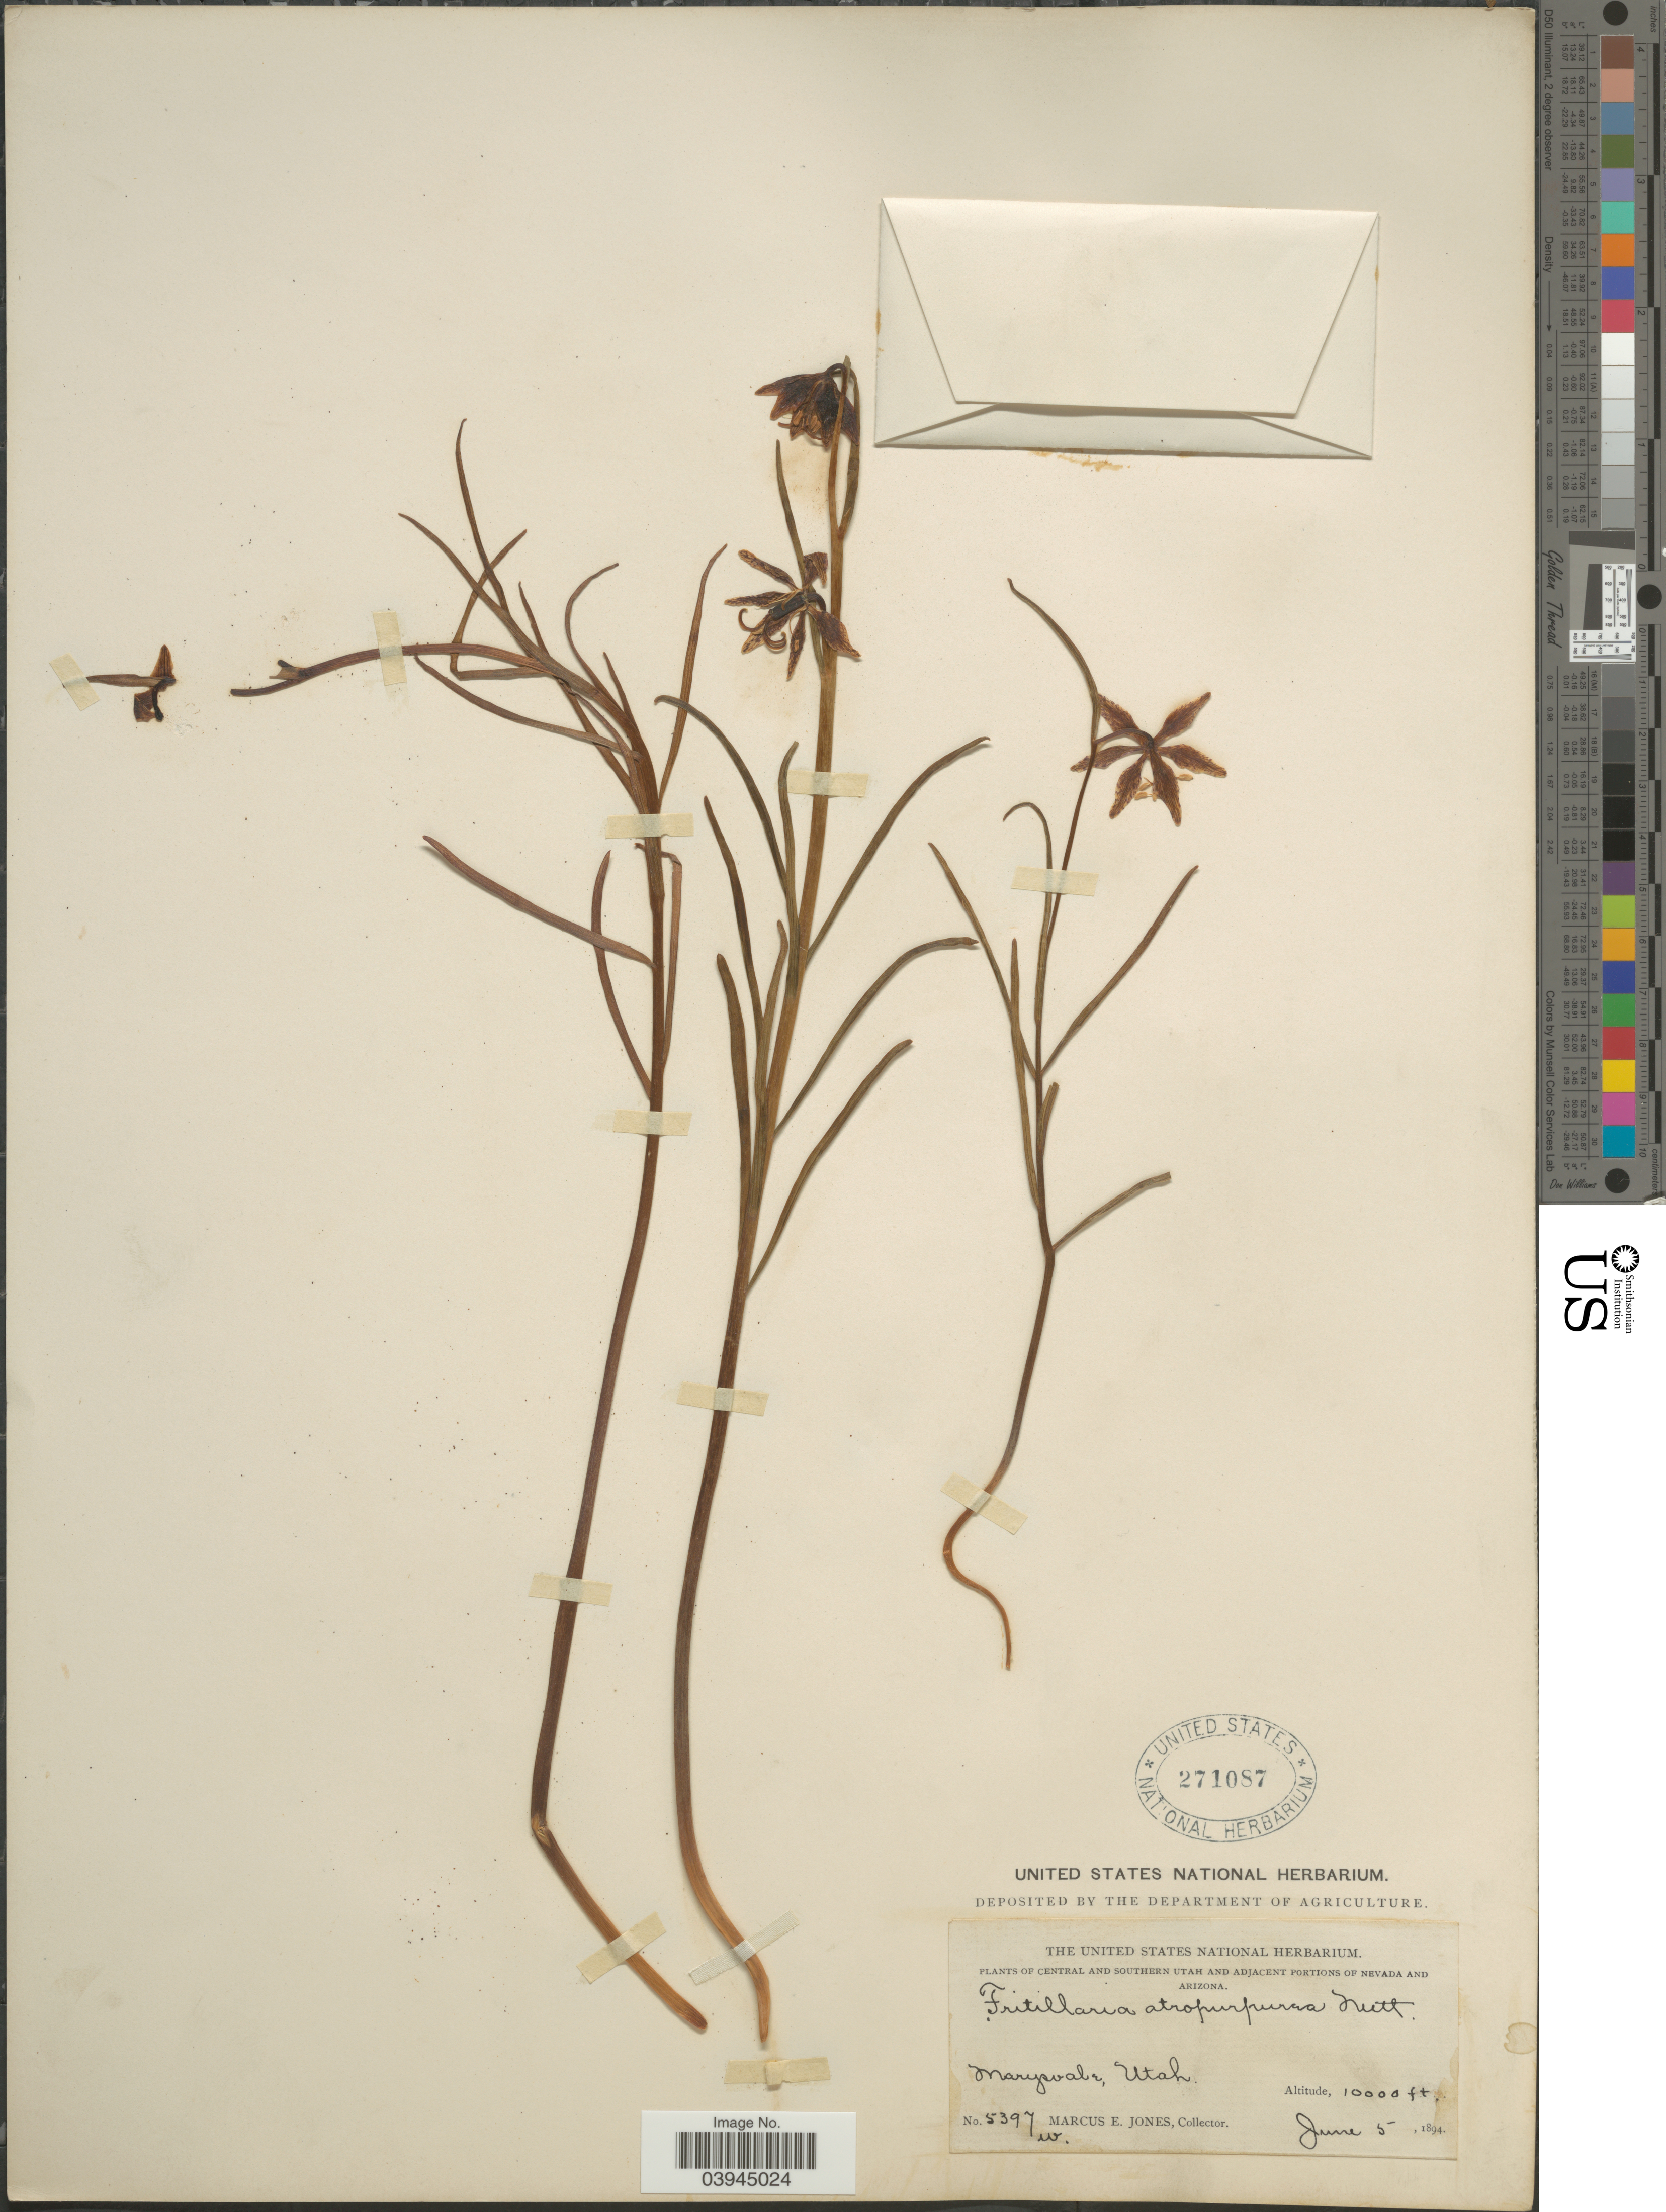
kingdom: Plantae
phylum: Tracheophyta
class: Liliopsida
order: Liliales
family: Liliaceae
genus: Fritillaria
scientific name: Fritillaria atropurpurea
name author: Nutt.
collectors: M. E. Jones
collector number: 5397w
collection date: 1894-06-05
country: United States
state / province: Utah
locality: Central and Southern Utah. Marysvale.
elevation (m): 3048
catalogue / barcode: US 271087